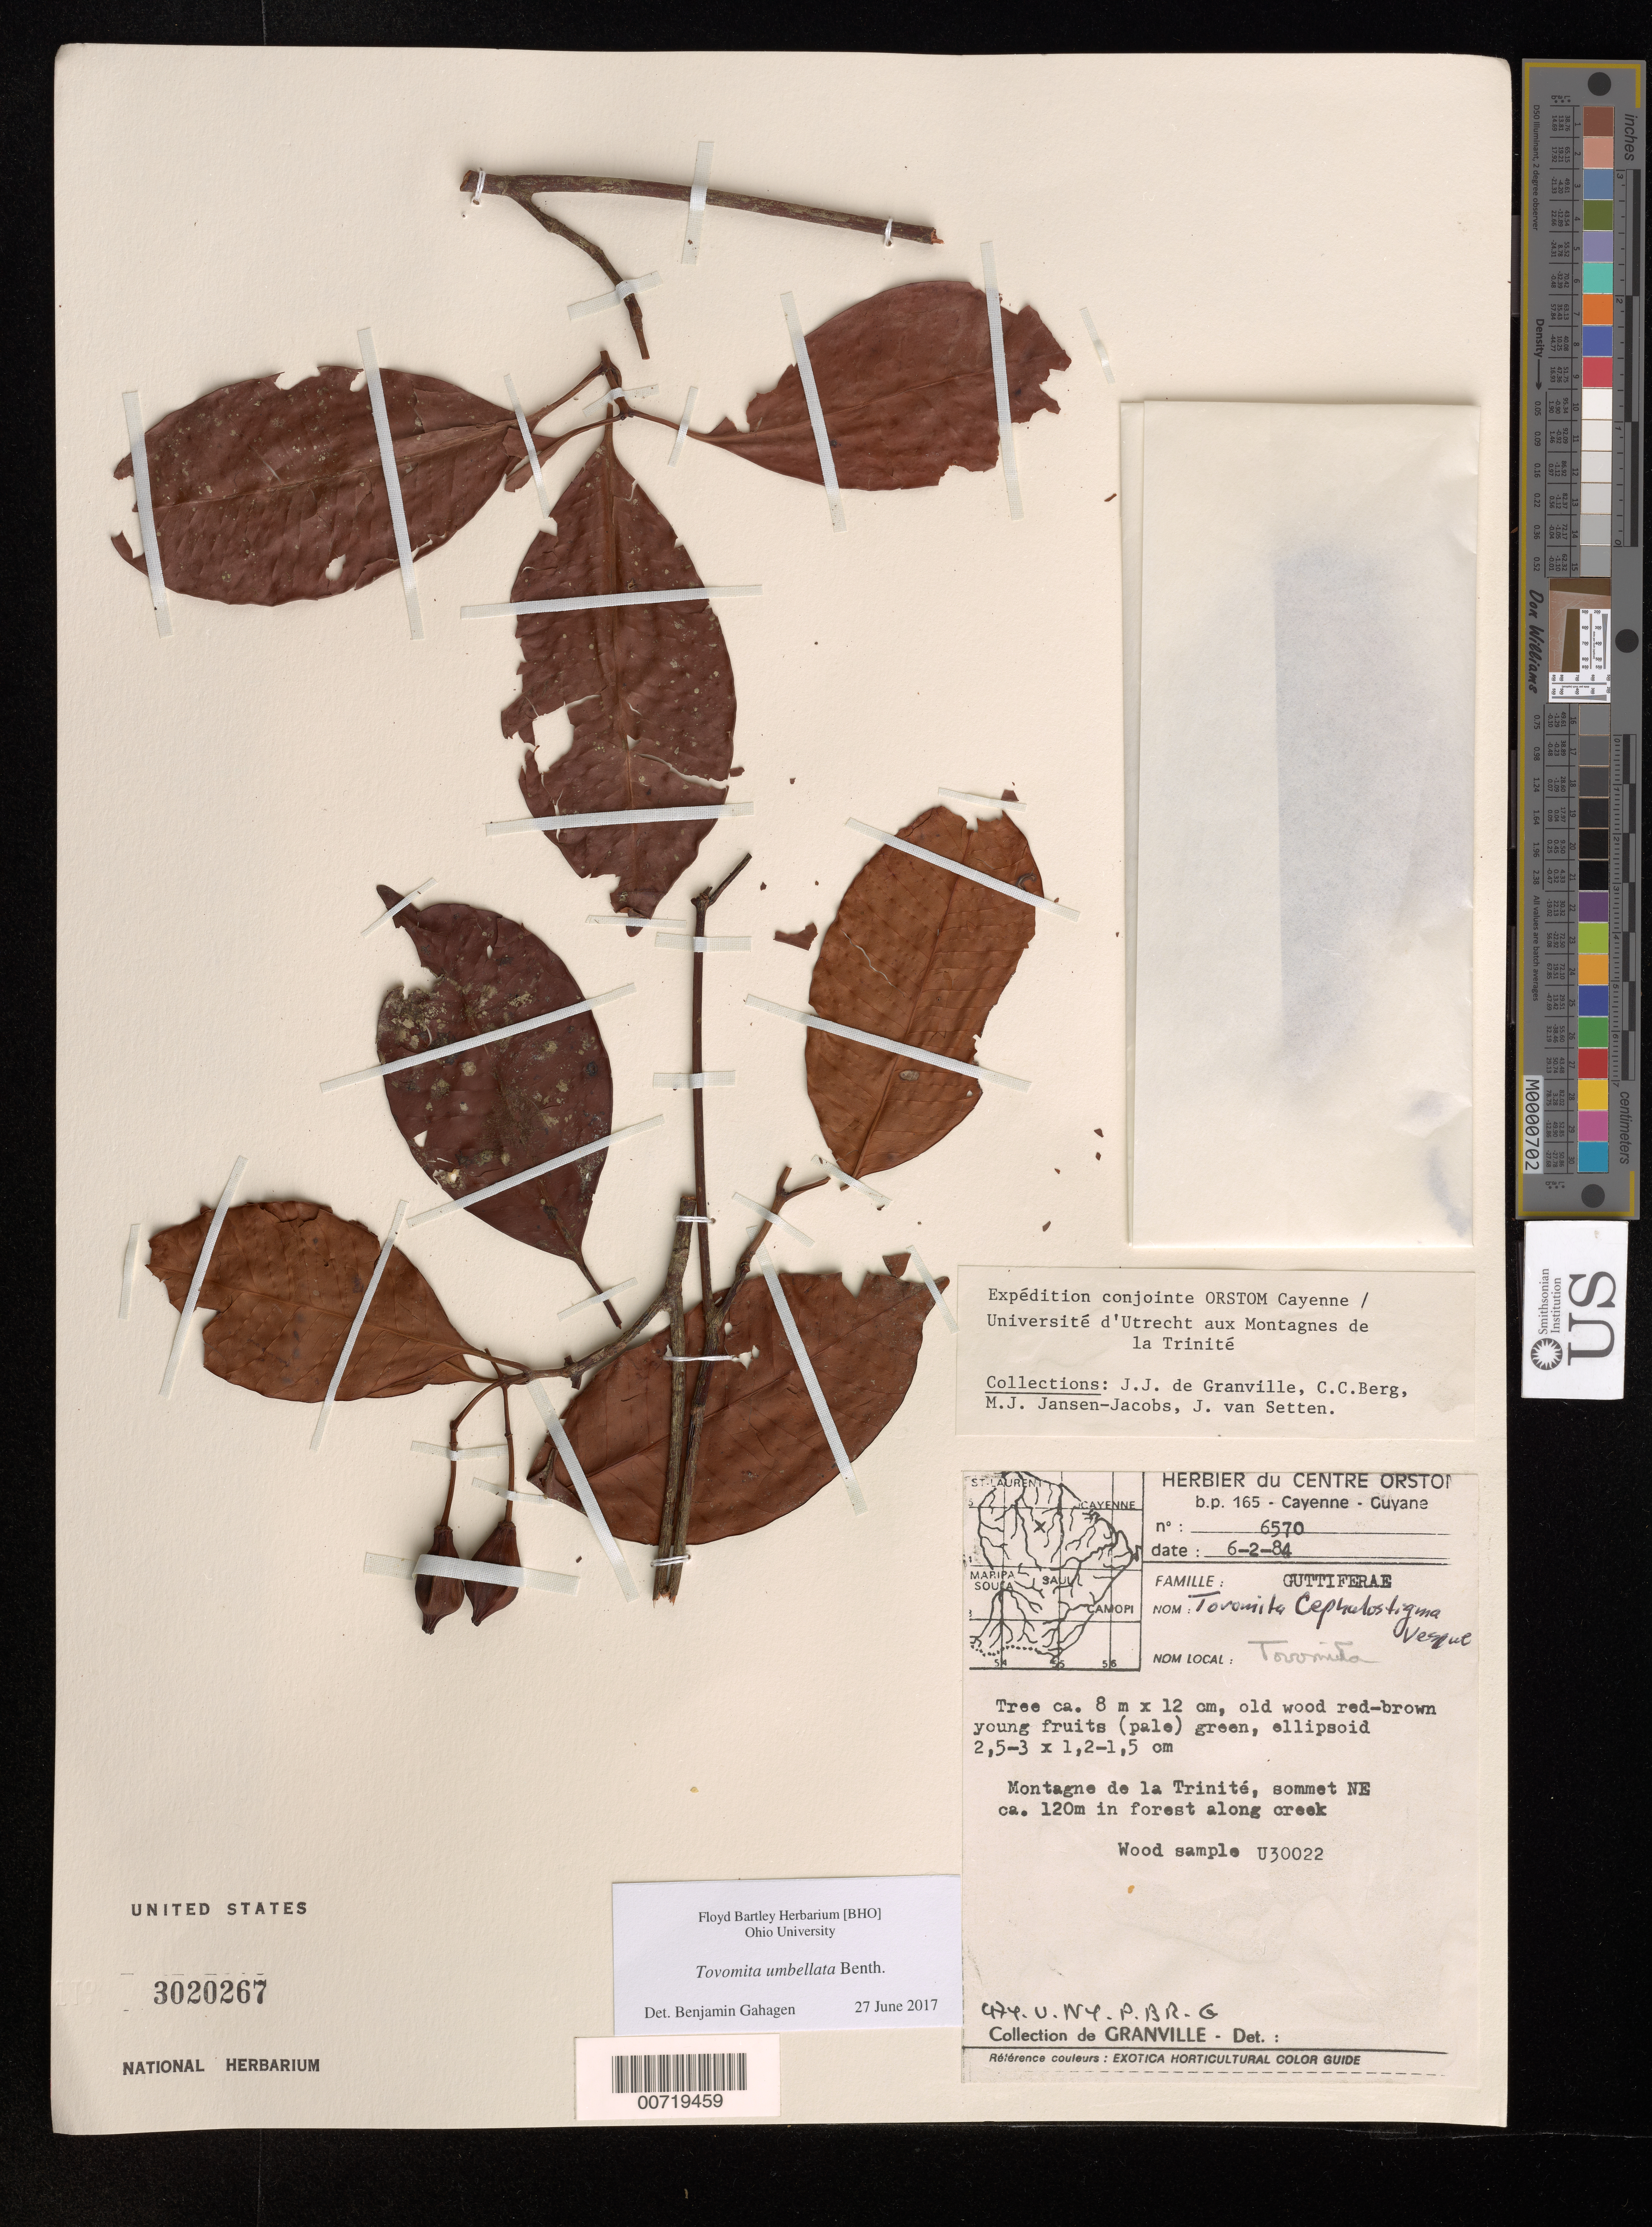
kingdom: Plantae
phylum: Tracheophyta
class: Magnoliopsida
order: Malpighiales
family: Clusiaceae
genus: Tovomita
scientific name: Tovomita umbellata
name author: Benth.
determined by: Gahagen, Benjamin, (BHO), Ohio University (UNITED STATES)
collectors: J.-J. de Granville, C. C. Berg, M. J. Jansen-Jacobs & J. van Setten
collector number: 6570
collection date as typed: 6-Feb-84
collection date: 1984-02-06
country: French Guiana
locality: Montagnes de la Trinité, sommet NE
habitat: Forest along creek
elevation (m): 120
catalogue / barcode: US 3020267